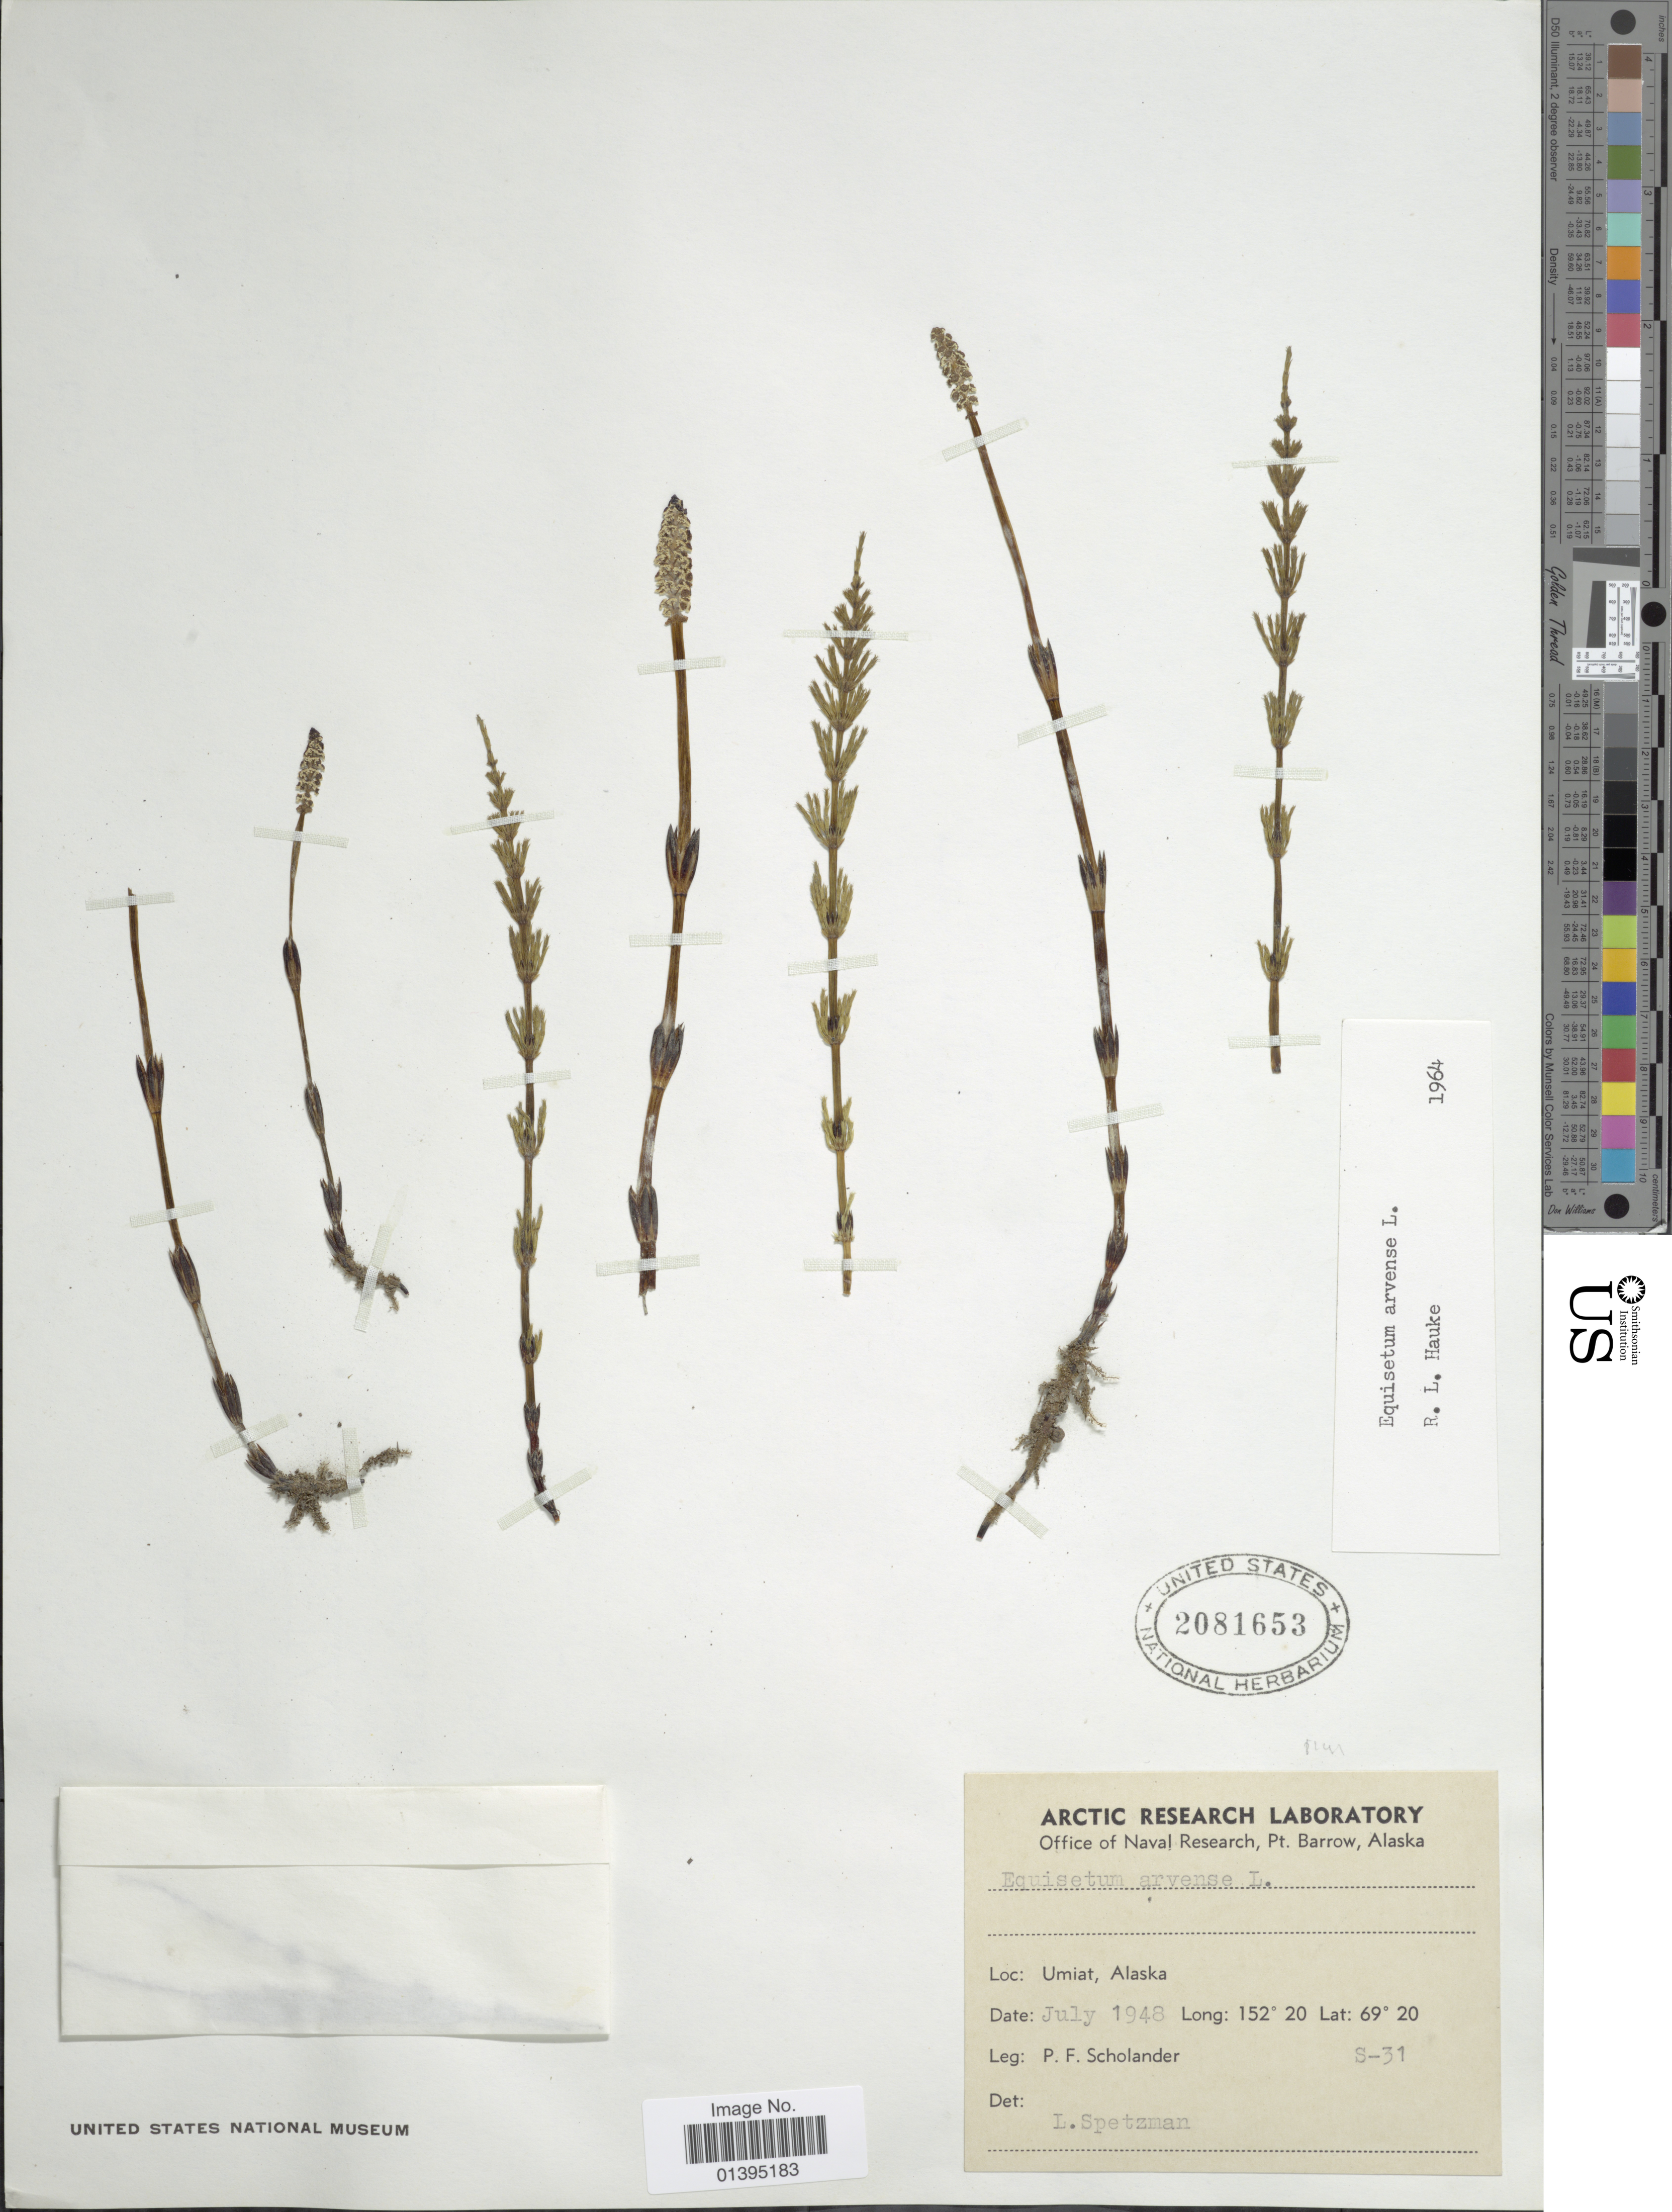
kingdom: Plantae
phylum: Tracheophyta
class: Polypodiopsida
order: Equisetales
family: Equisetaceae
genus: Equisetum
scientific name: Equisetum arvense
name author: L.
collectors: P. Scholander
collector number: S-31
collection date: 1948-07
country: United States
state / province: Alaska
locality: Umiat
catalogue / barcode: US 2081653